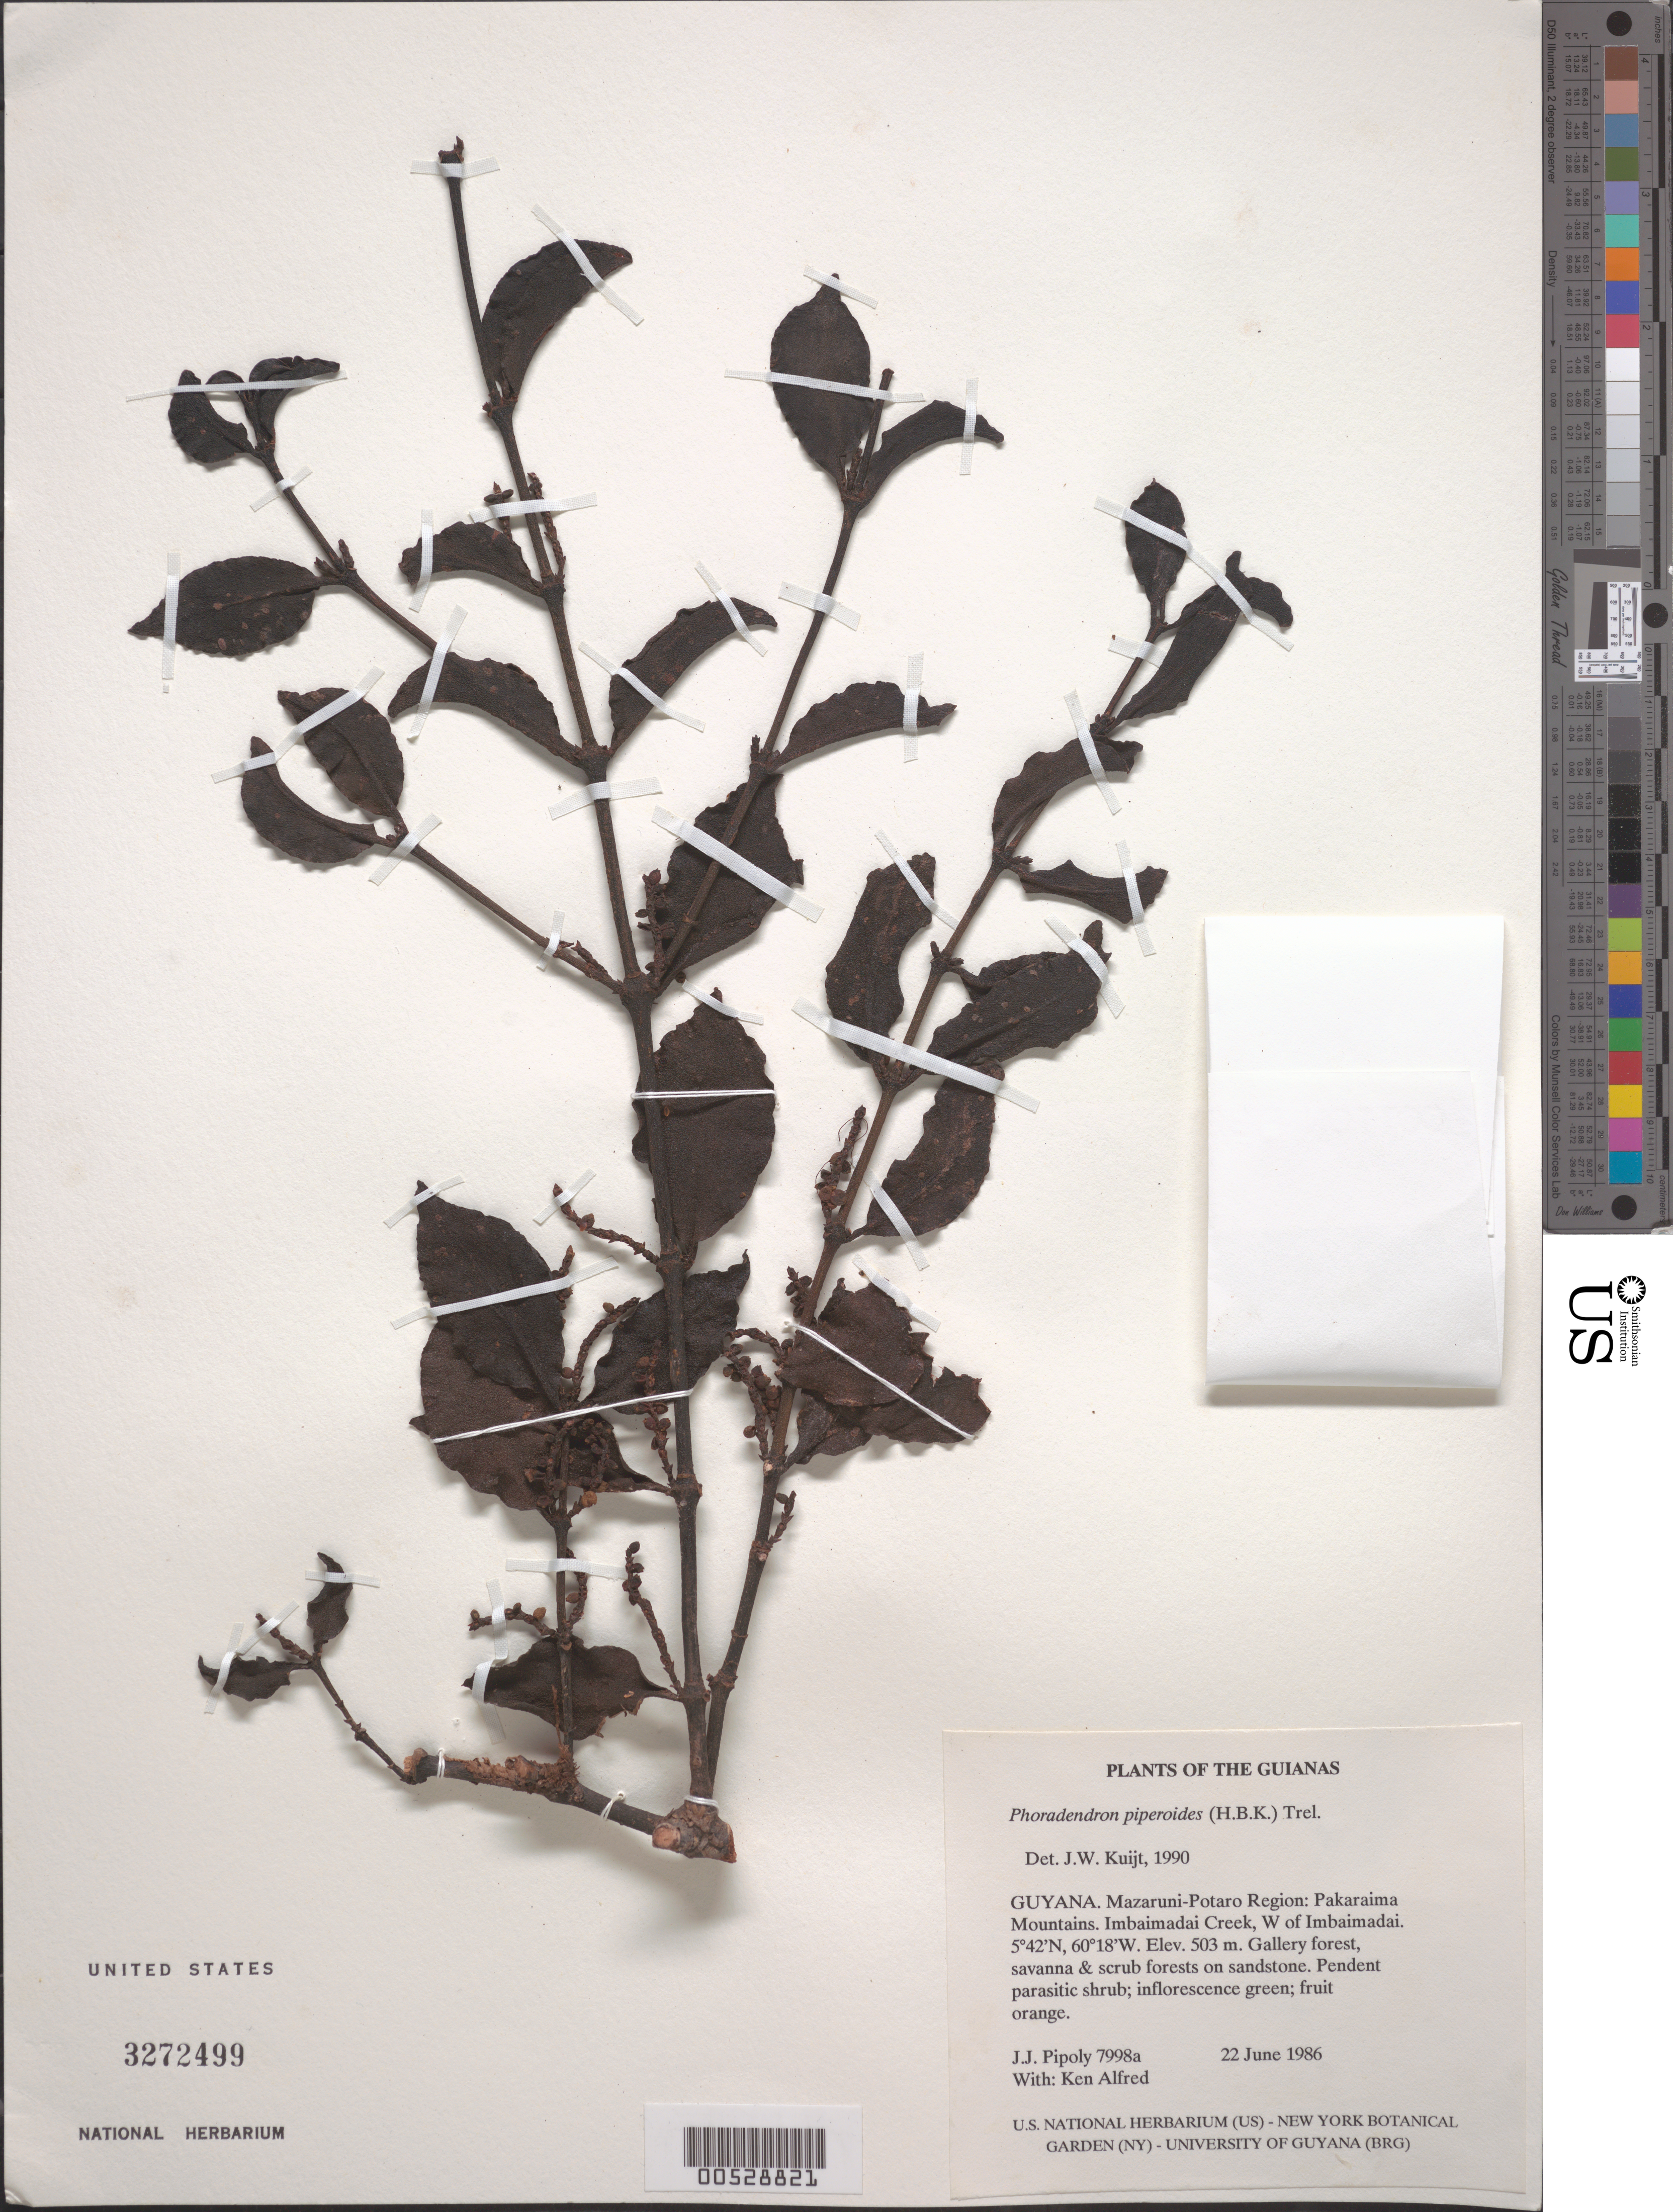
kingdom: Plantae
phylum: Tracheophyta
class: Magnoliopsida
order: Santalales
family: Viscaceae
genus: Phoradendron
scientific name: Phoradendron piperoides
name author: (Kunth) Trel.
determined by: Kuijt, Job, (CANADA)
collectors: J. J. Pipoly & K. Alfred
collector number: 7998 a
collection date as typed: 22 June 1986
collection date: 1986-06-22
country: Guyana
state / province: Cuyuni-Mazaruni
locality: Pakaraima Mts. Imbaimadai Creek, W of Imbaimadai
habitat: Gallery forest, savanna and scrub forests on sandstone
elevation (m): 503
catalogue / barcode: US 3272499